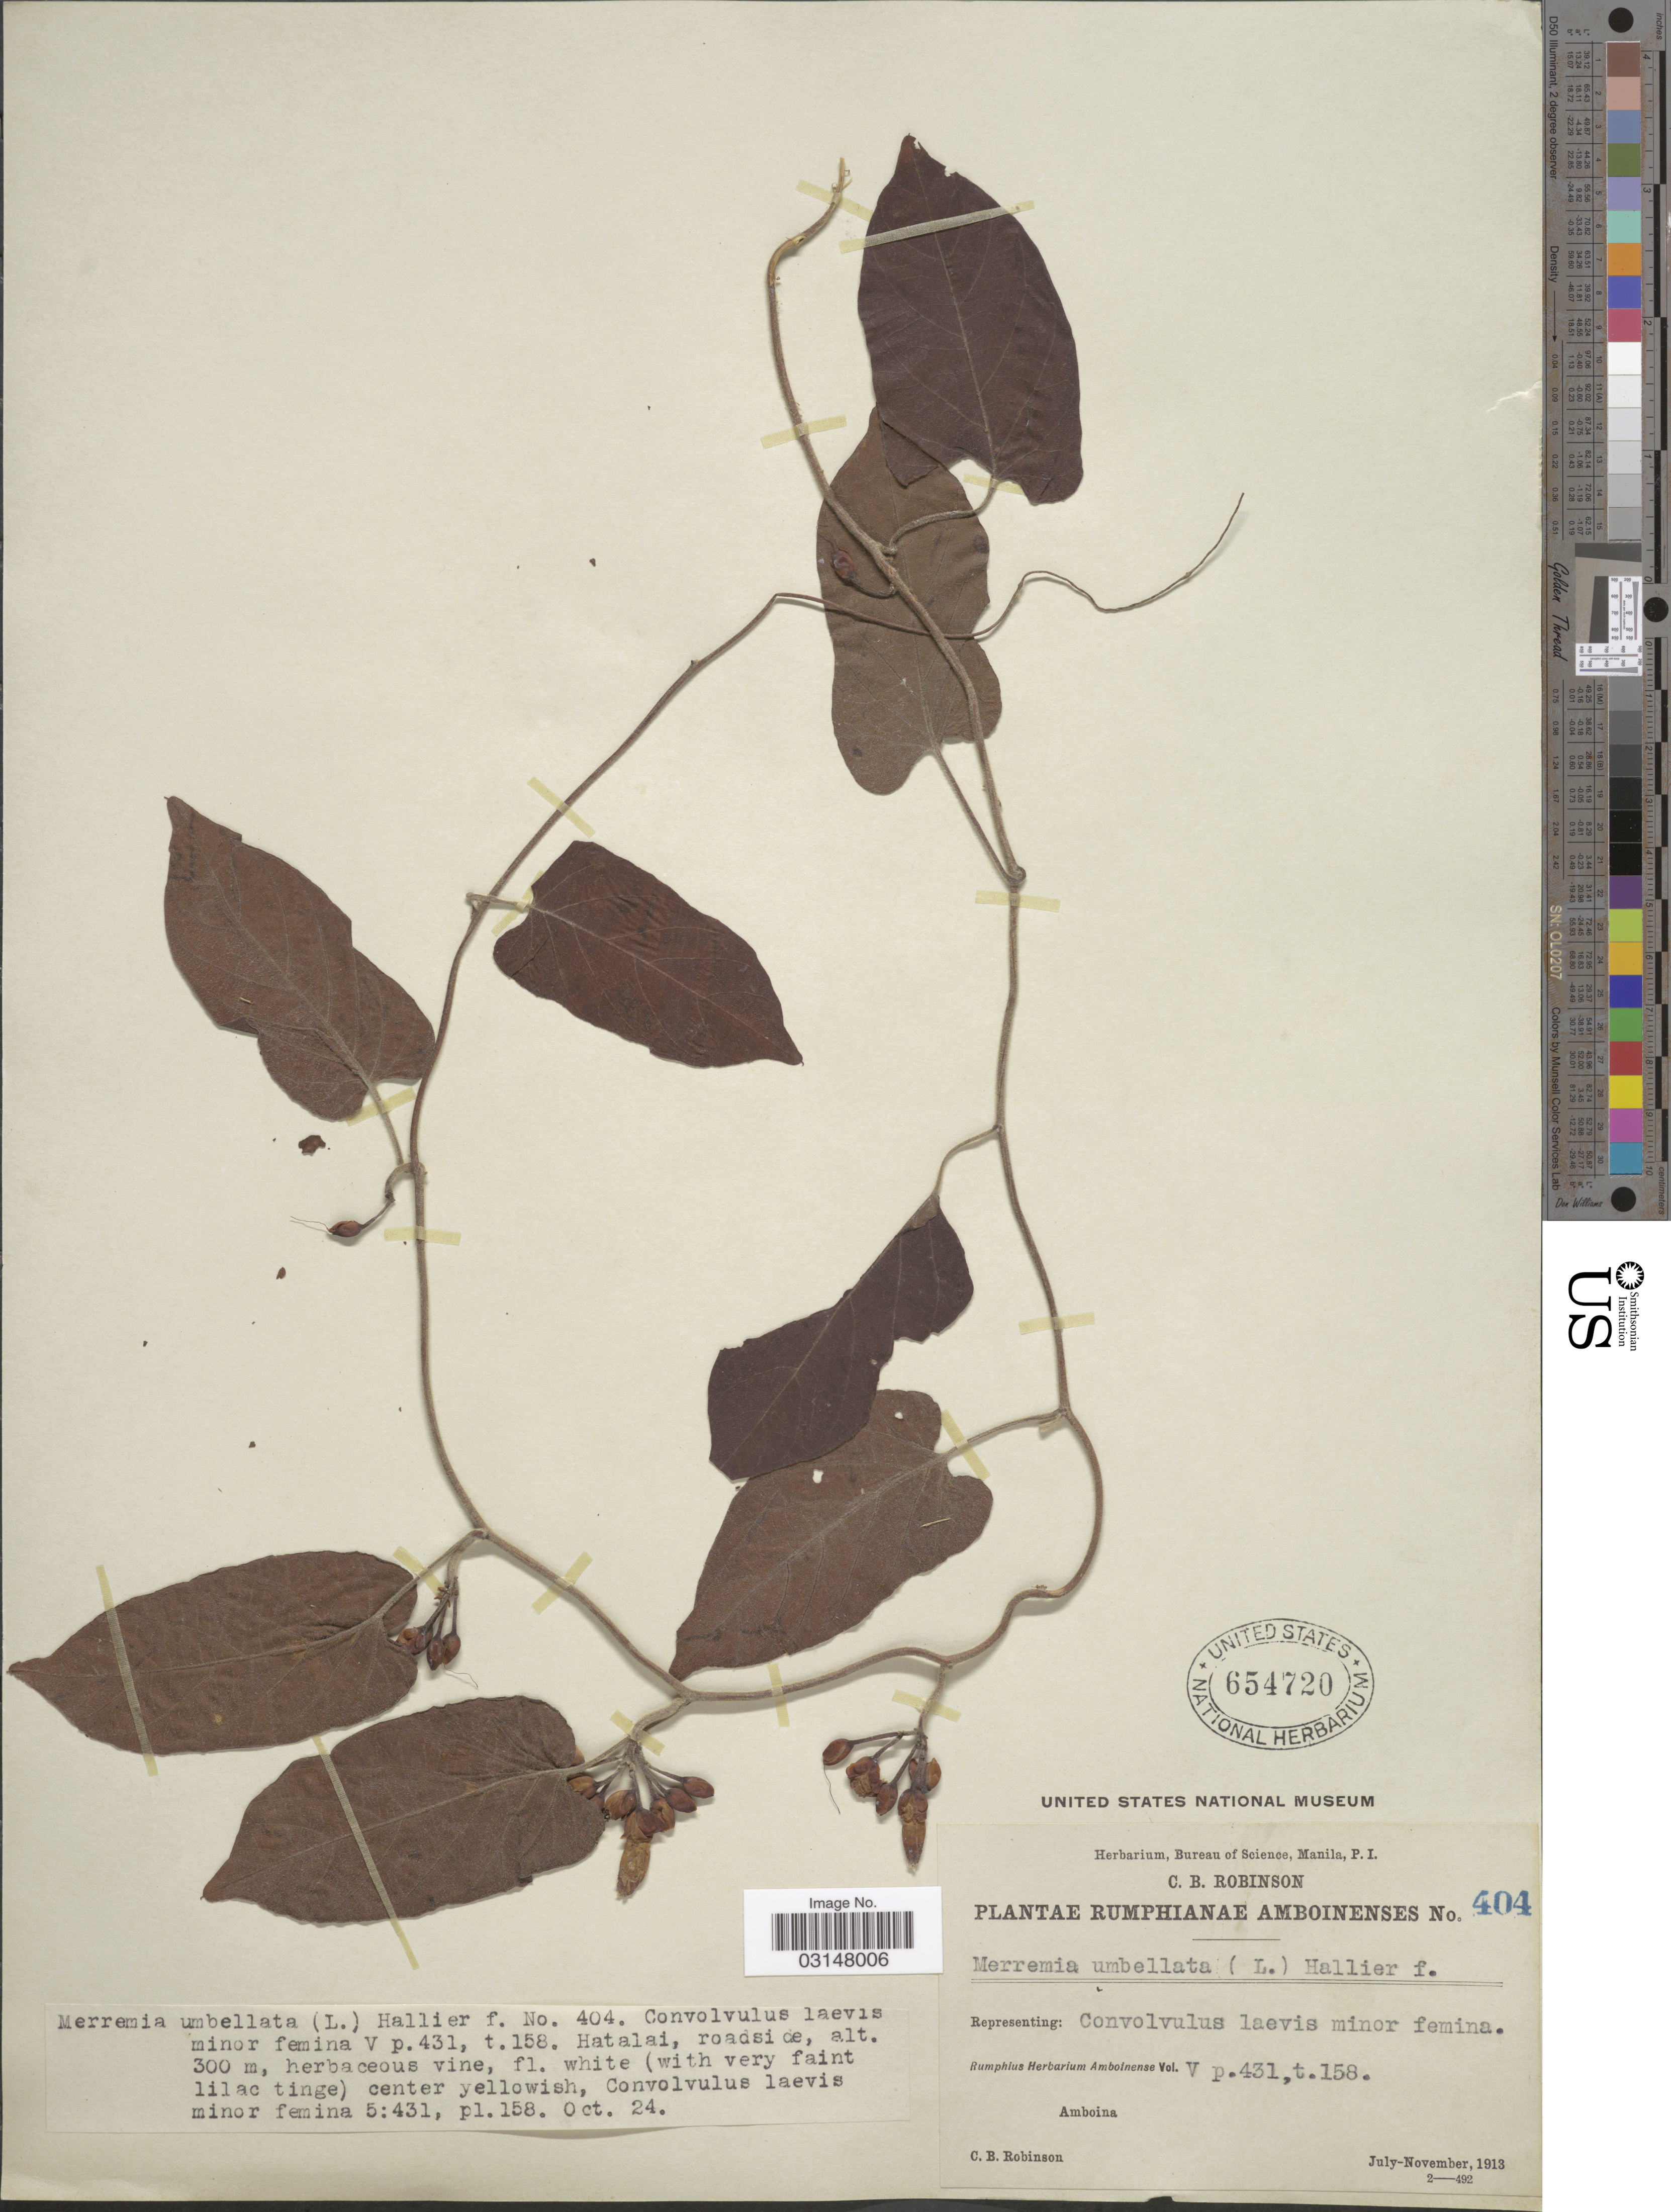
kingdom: Plantae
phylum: Tracheophyta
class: Magnoliopsida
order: Solanales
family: Convolvulaceae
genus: Camonea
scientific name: Camonea umbellata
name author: (L.) A. R. Simões & Staples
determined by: Wagner, W. L., (BOT), Smithsonian Institution - National Museum of Natural History (UNITED STATES)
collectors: C. Robinson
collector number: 404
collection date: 1913-10-24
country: Indonesia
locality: Amboina. Hatalai, roadside.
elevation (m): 300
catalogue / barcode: US 654720